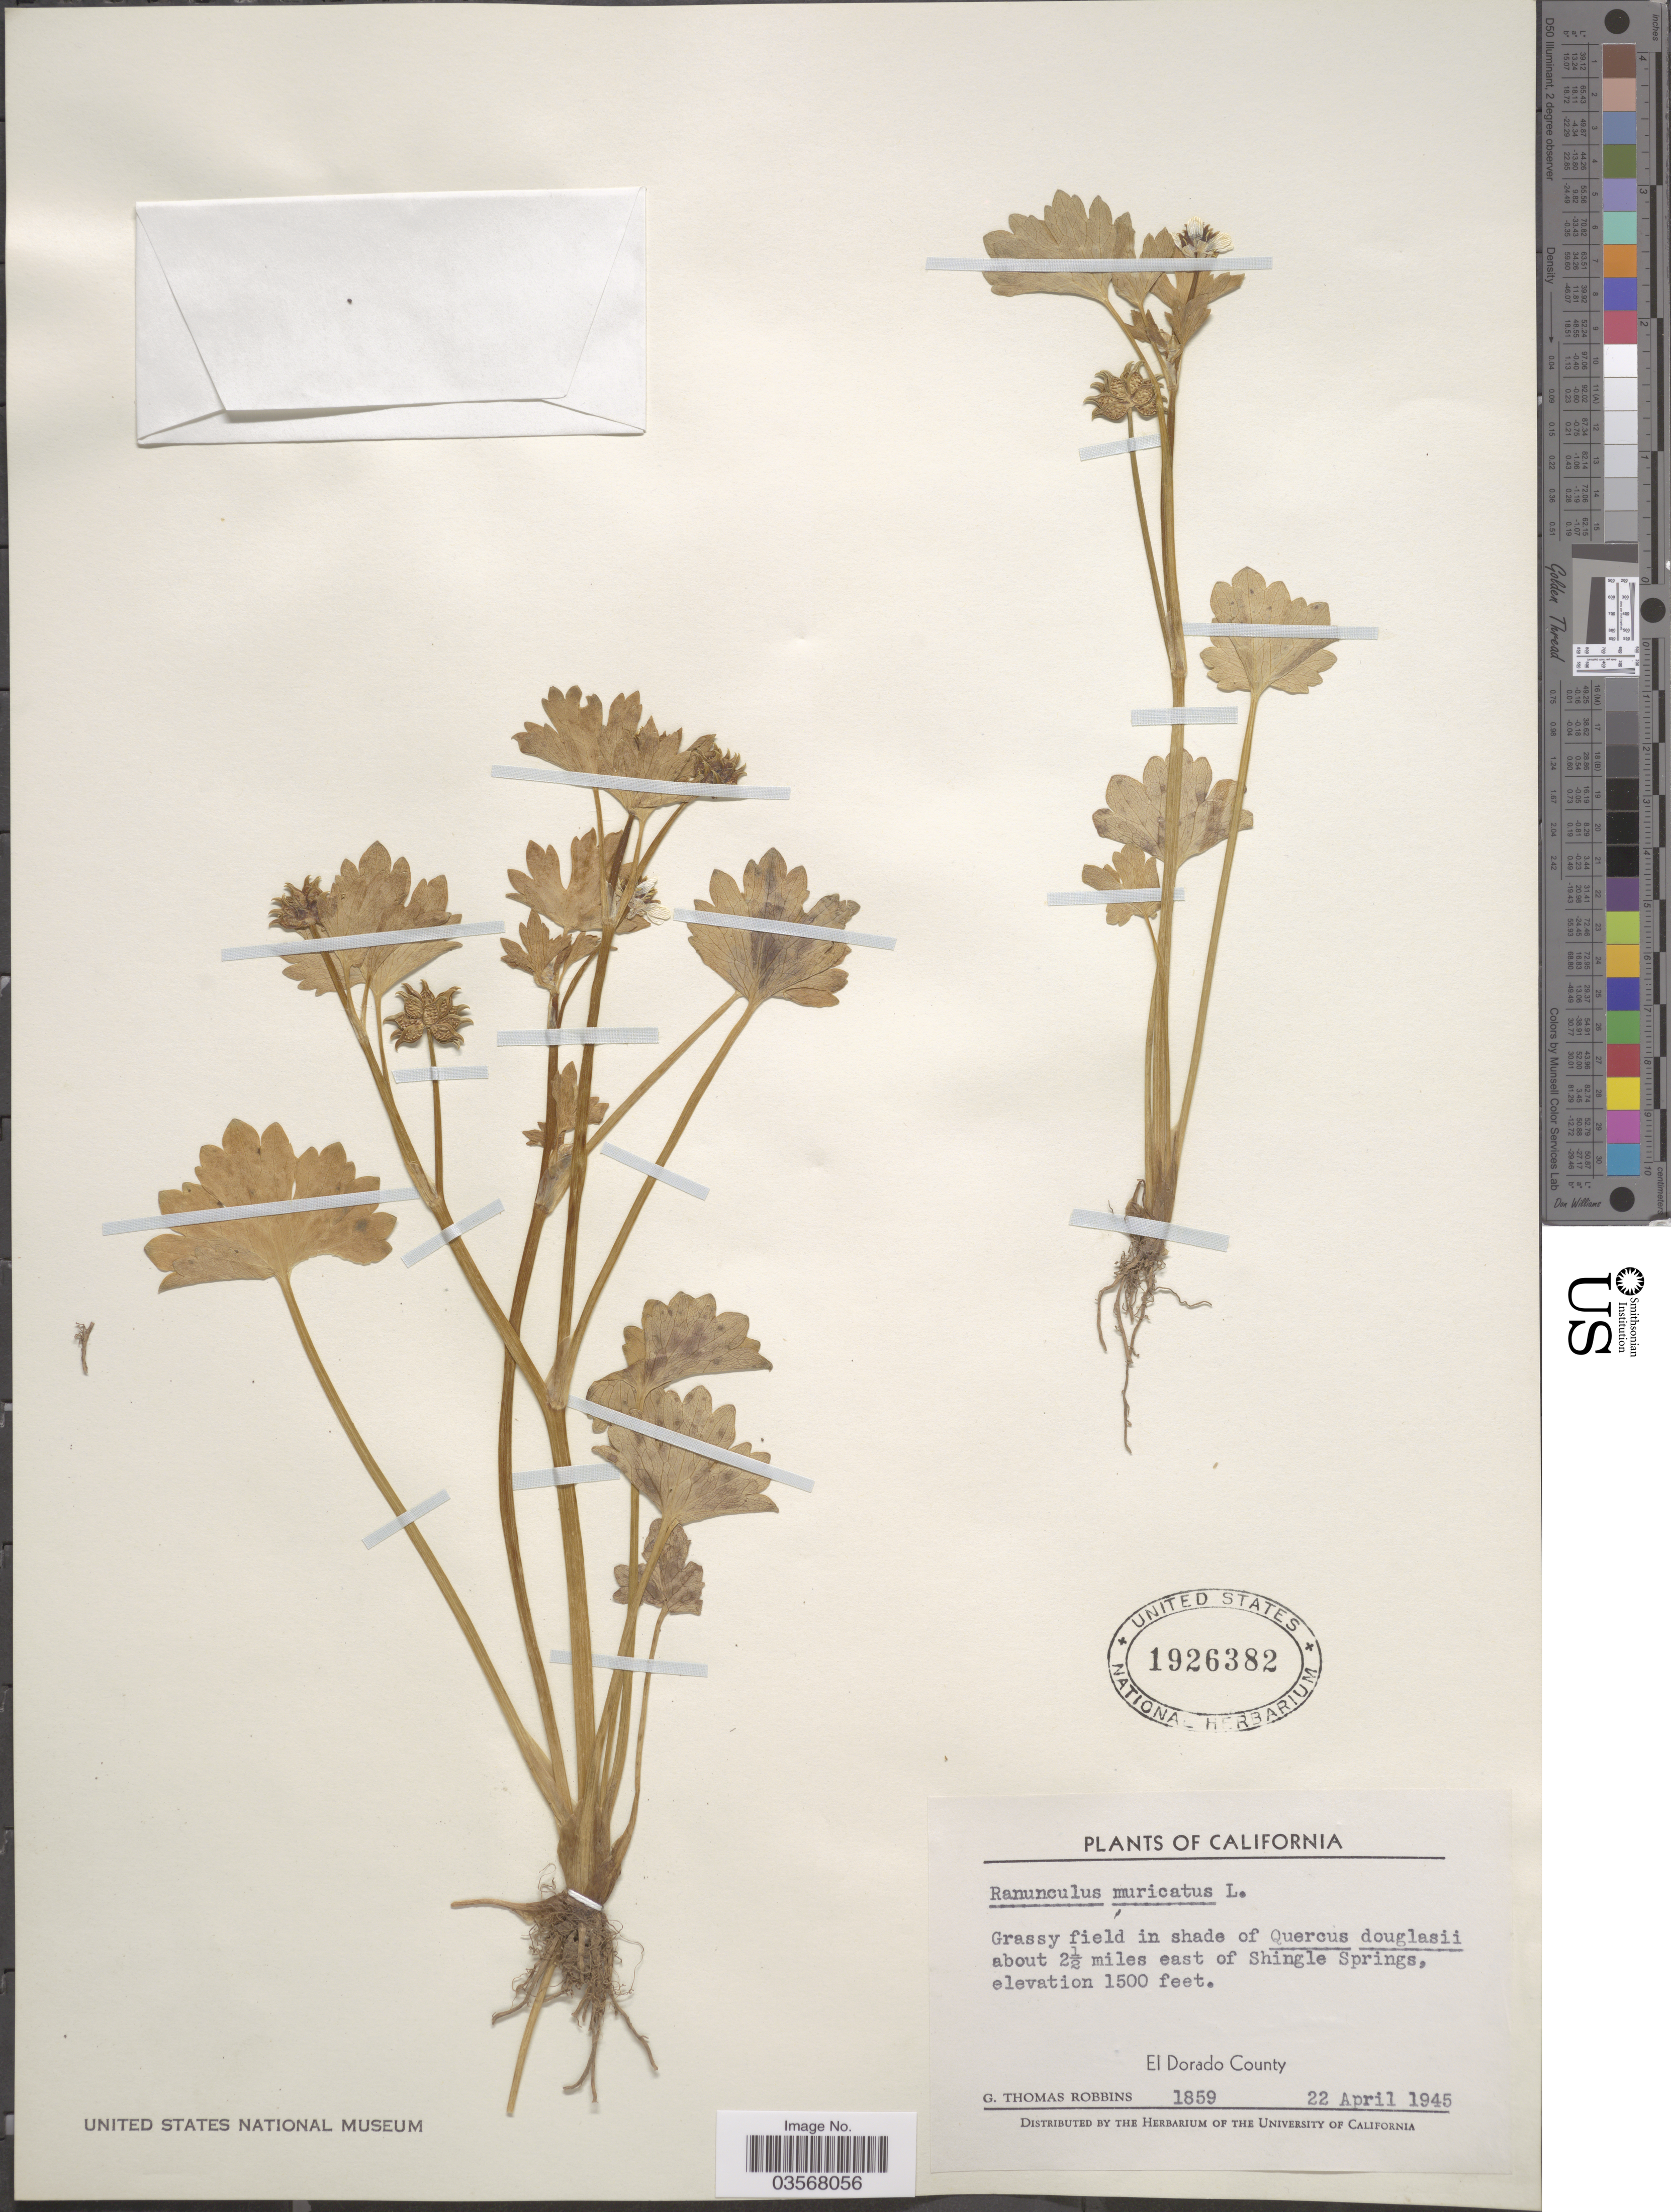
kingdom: Plantae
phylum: Tracheophyta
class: Magnoliopsida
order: Ranunculales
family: Ranunculaceae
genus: Ranunculus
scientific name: Ranunculus muricatus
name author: L.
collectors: G. T. Robbins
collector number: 1859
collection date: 1945-04-22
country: United States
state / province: California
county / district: El Dorado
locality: About 2½ miles east of Shingle Springs. El Dorado County.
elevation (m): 457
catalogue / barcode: US 1926382